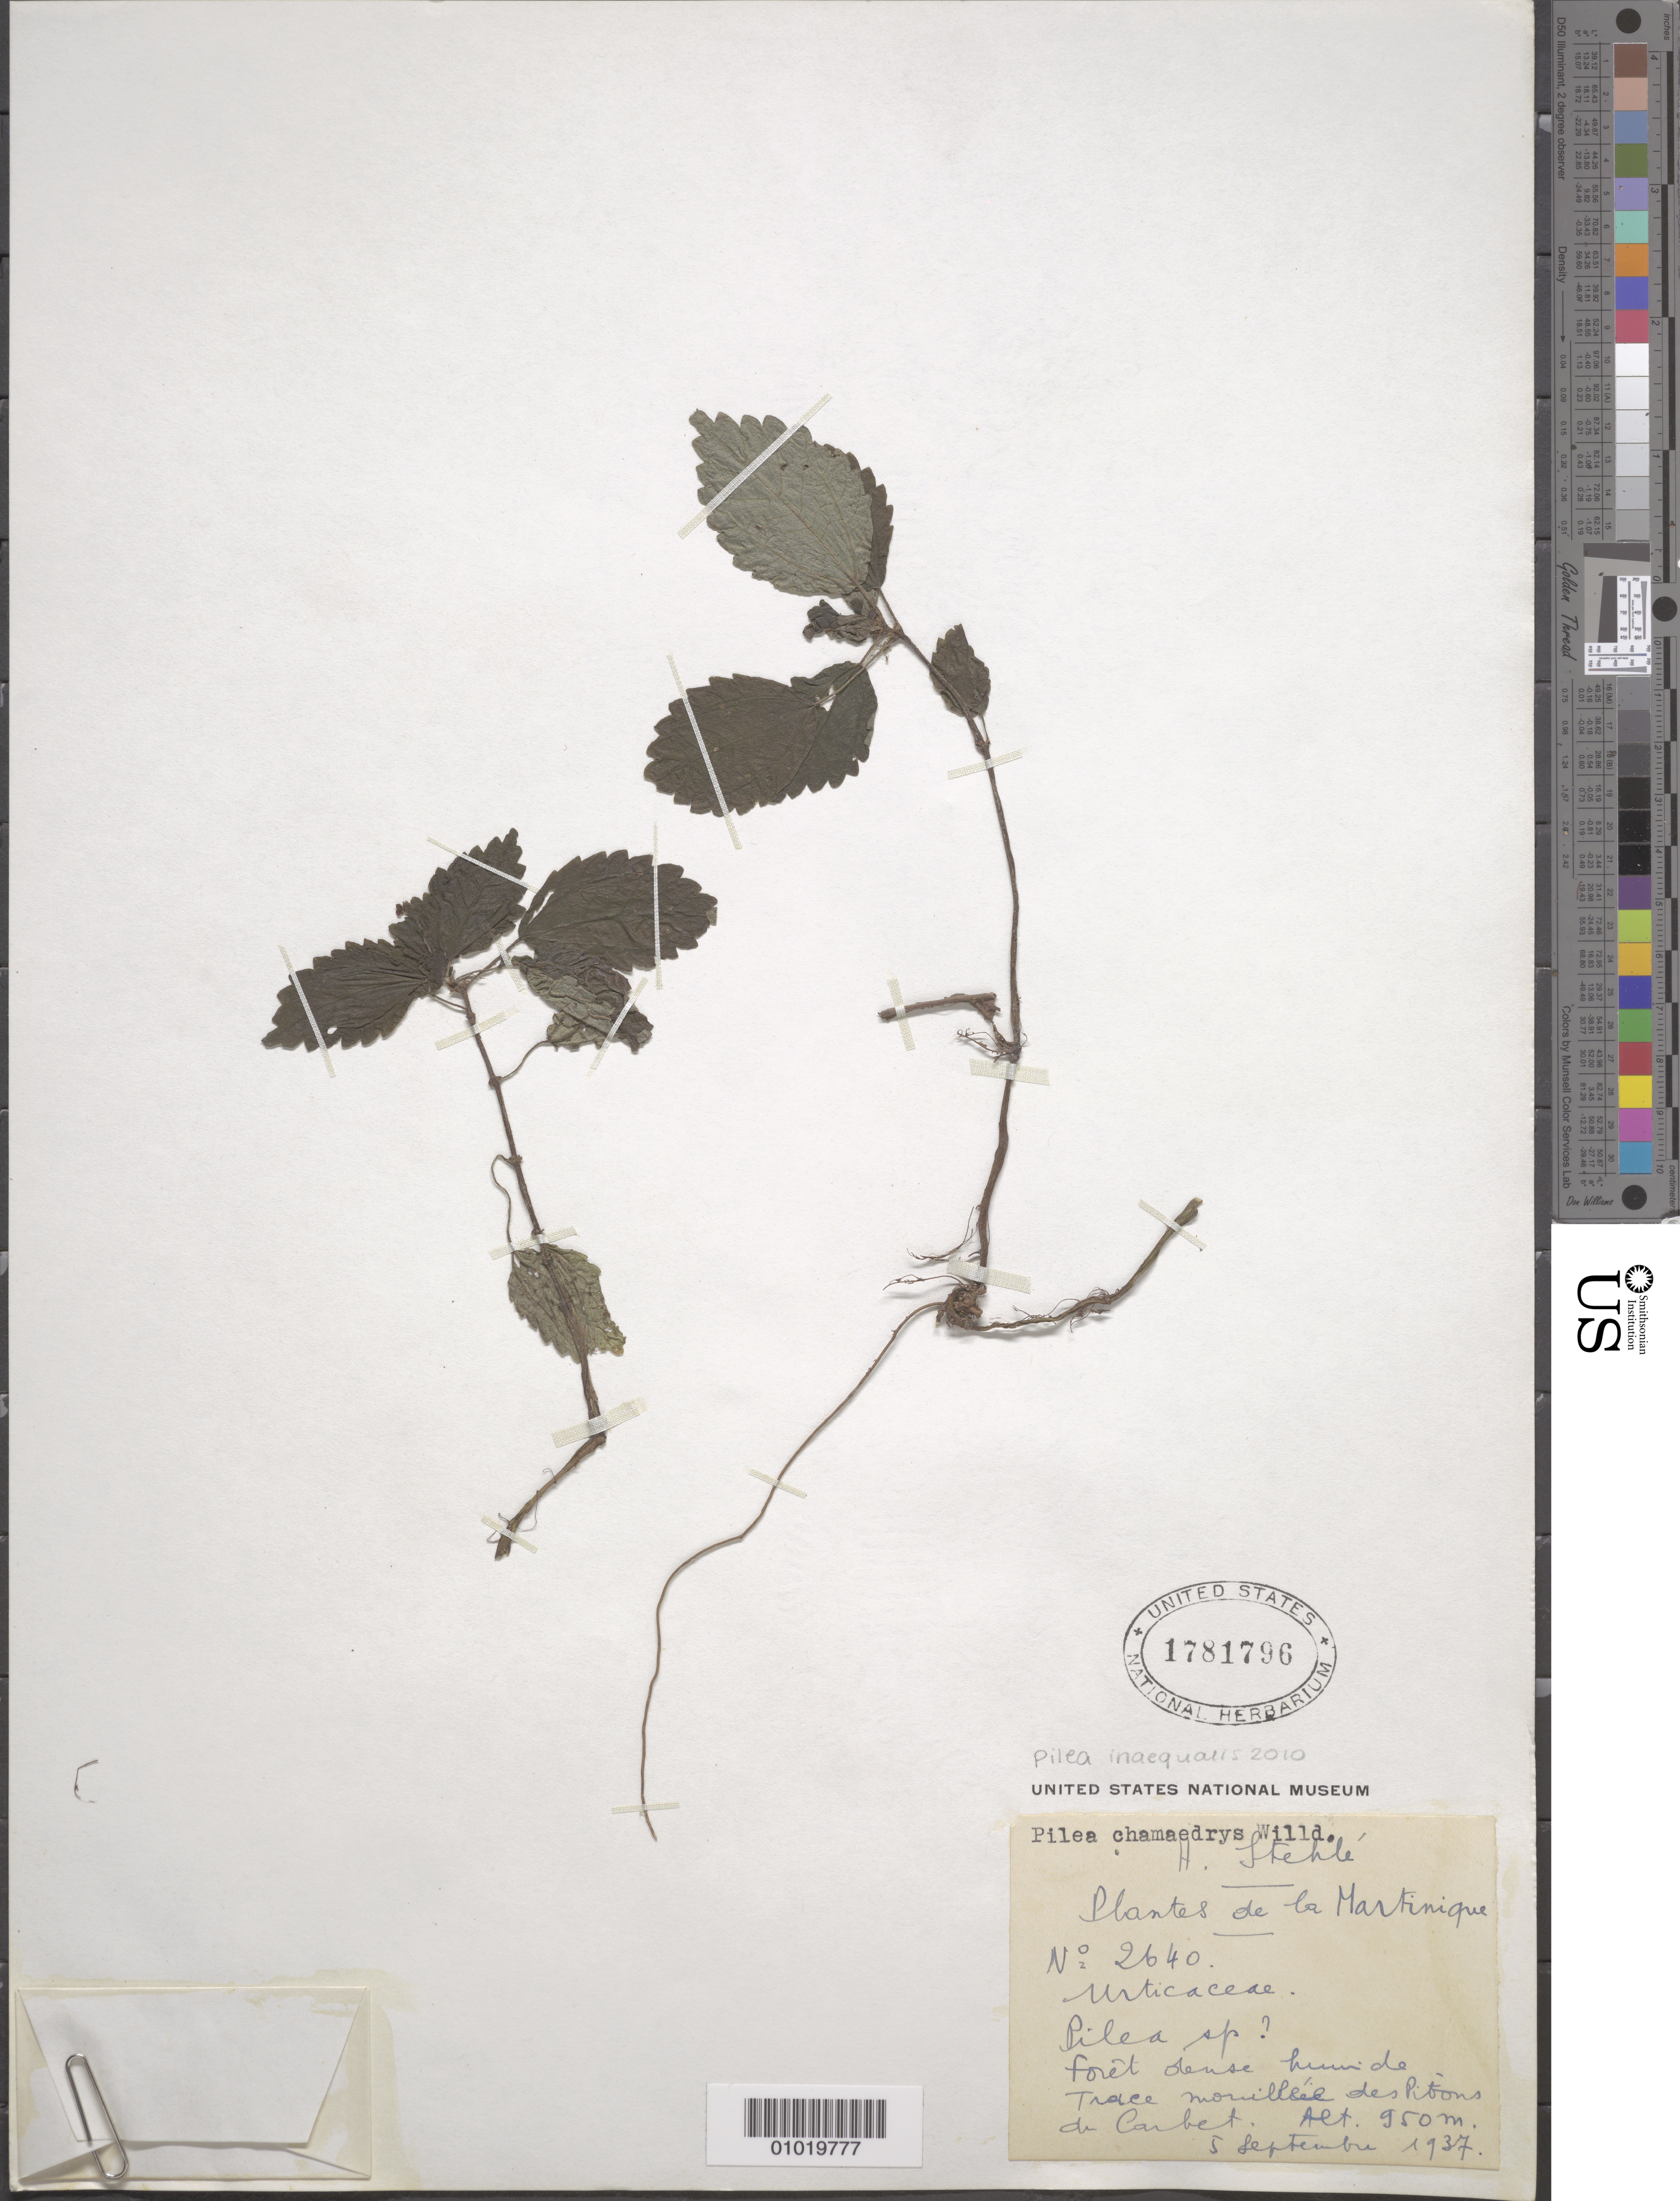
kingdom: Plantae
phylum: Tracheophyta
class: Magnoliopsida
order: Rosales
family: Urticaceae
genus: Pilea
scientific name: Pilea inaequalis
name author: (Juss. ex Poir.) Wedd.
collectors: H. Stehlé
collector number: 2640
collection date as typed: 05 Sep 1937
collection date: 1937-09-05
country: Martinique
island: Martinique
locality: Pitons du Carbet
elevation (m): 950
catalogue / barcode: US 1781796